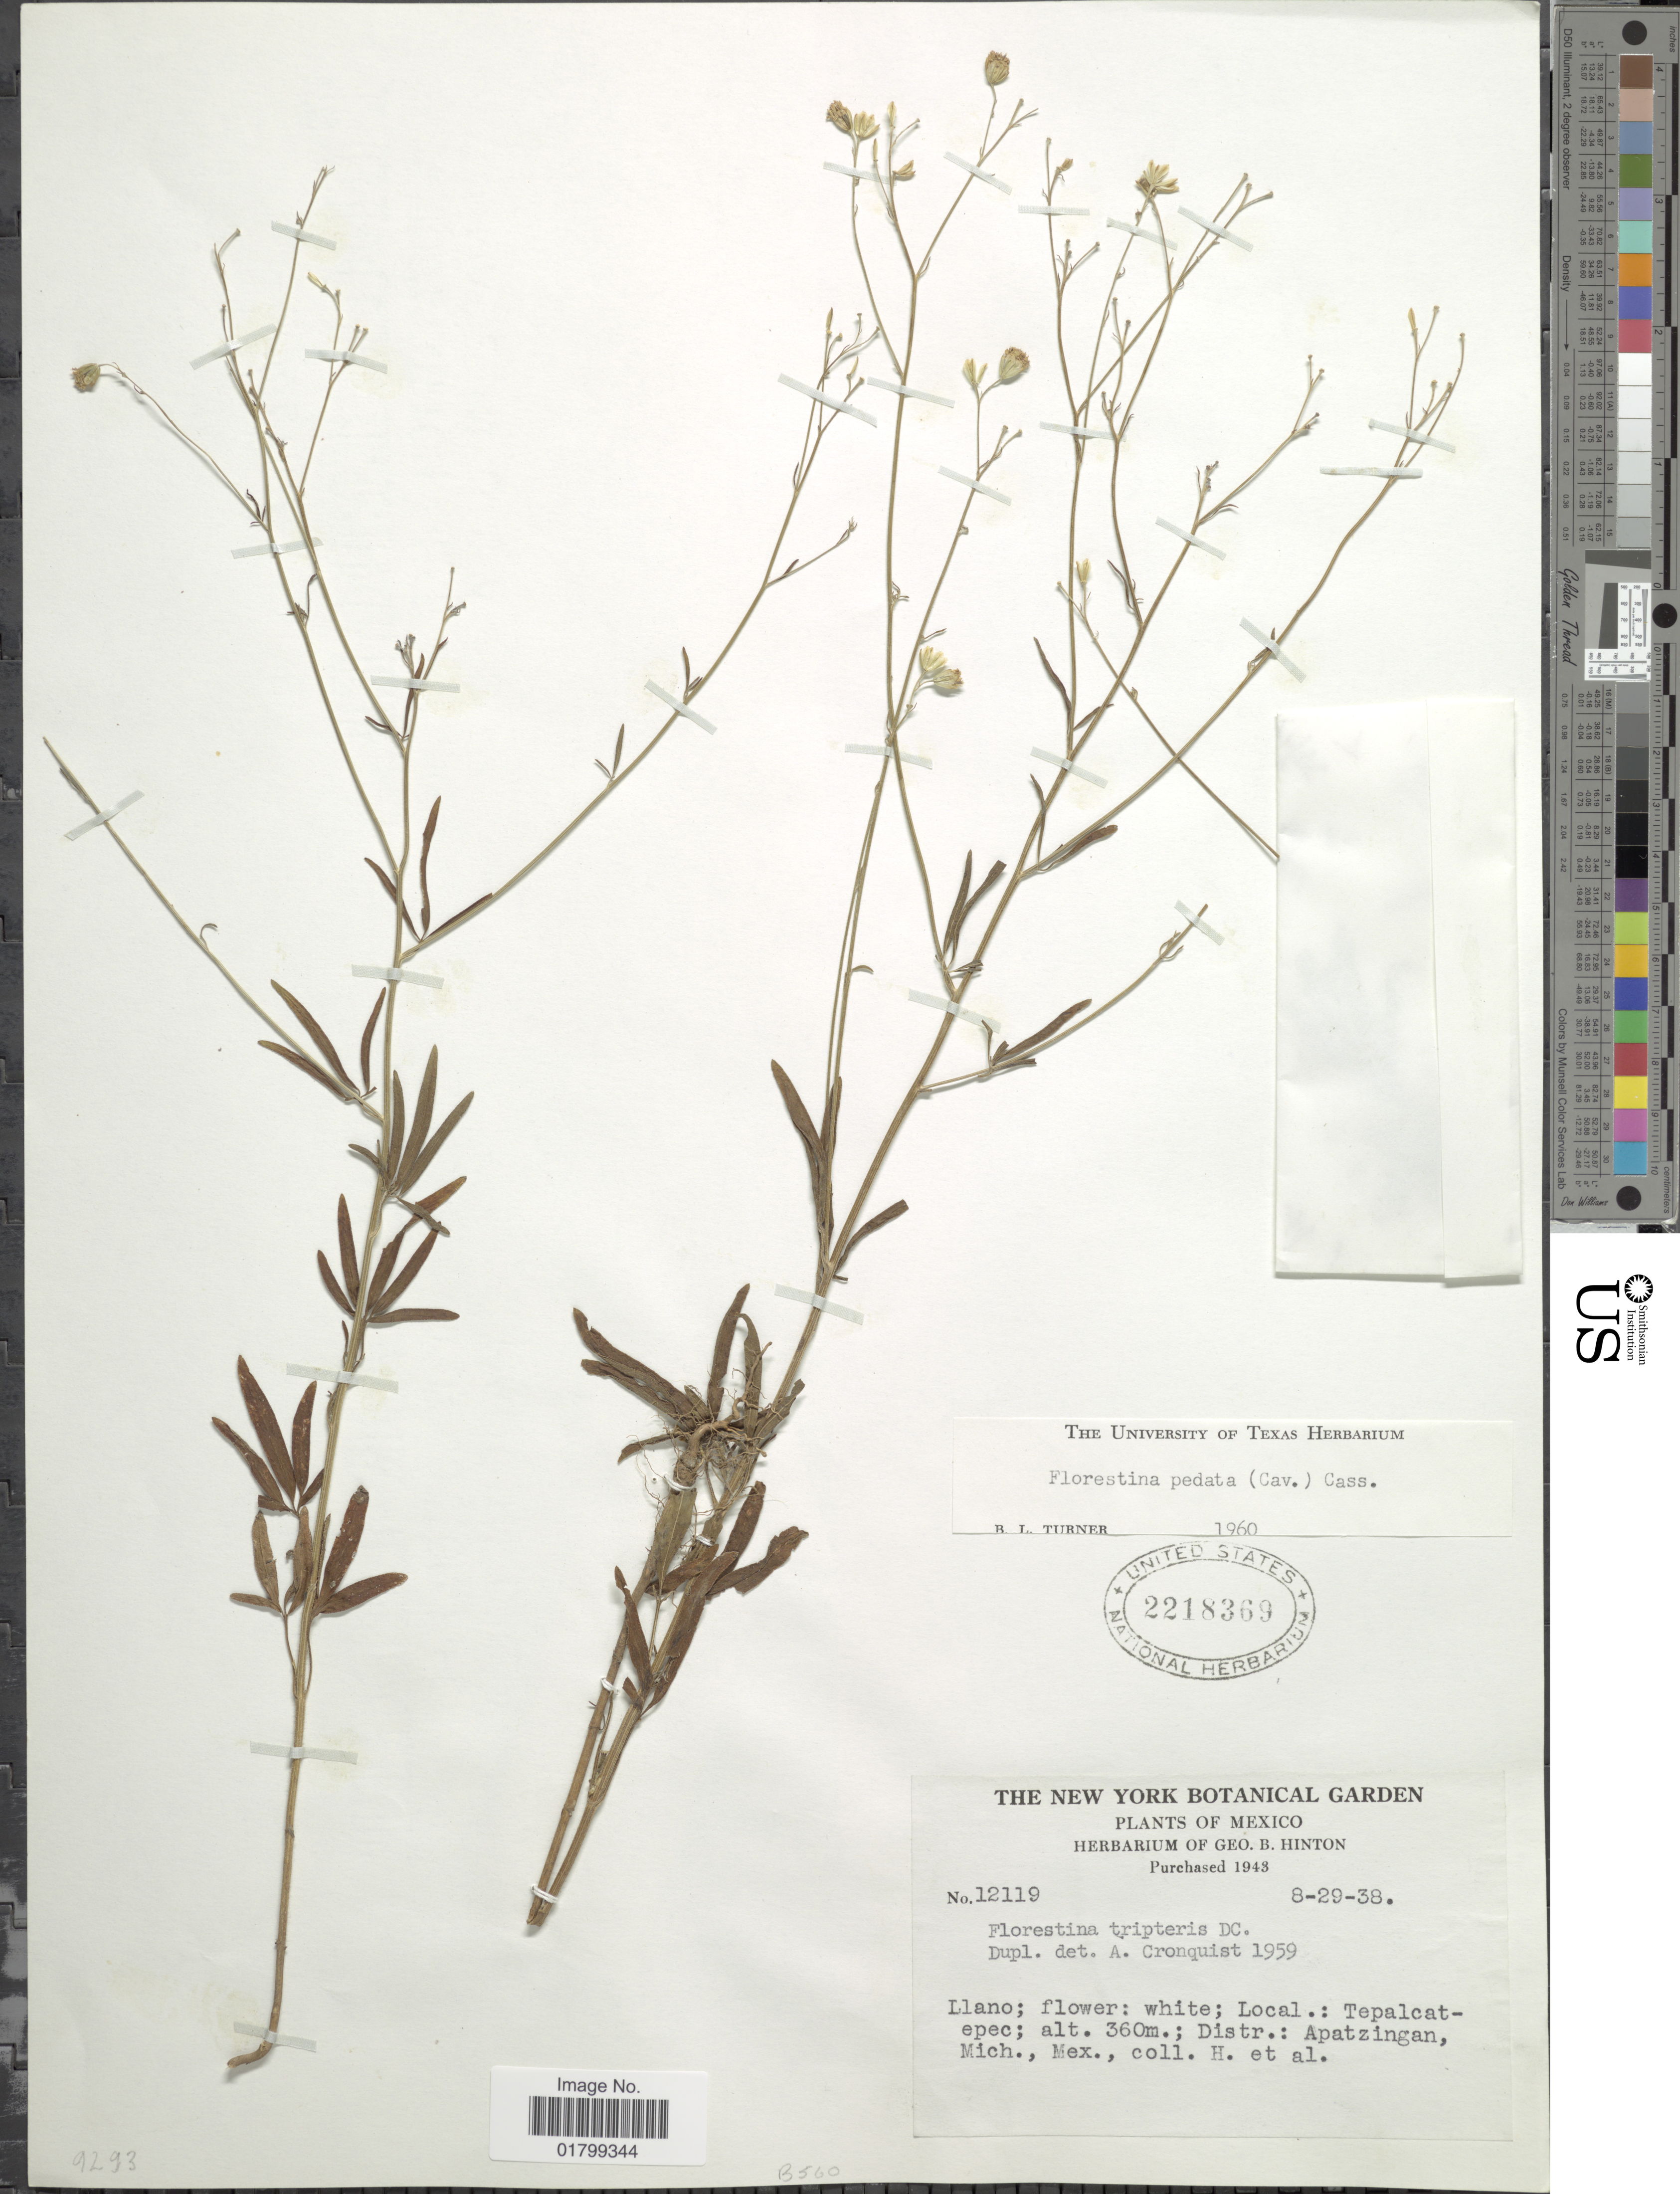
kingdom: Plantae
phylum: Tracheophyta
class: Magnoliopsida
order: Asterales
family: Asteraceae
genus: Florestina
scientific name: Florestina pedata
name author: (Cav.) Cass.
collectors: G. B. Hinton & et al.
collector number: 12119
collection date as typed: Transcribed d/m/y: 29/8/38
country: Mexico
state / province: Michoacán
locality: Llano: Tepalcatepec, Distr.: Apatzingan, Mich.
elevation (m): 360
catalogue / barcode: US 2218369